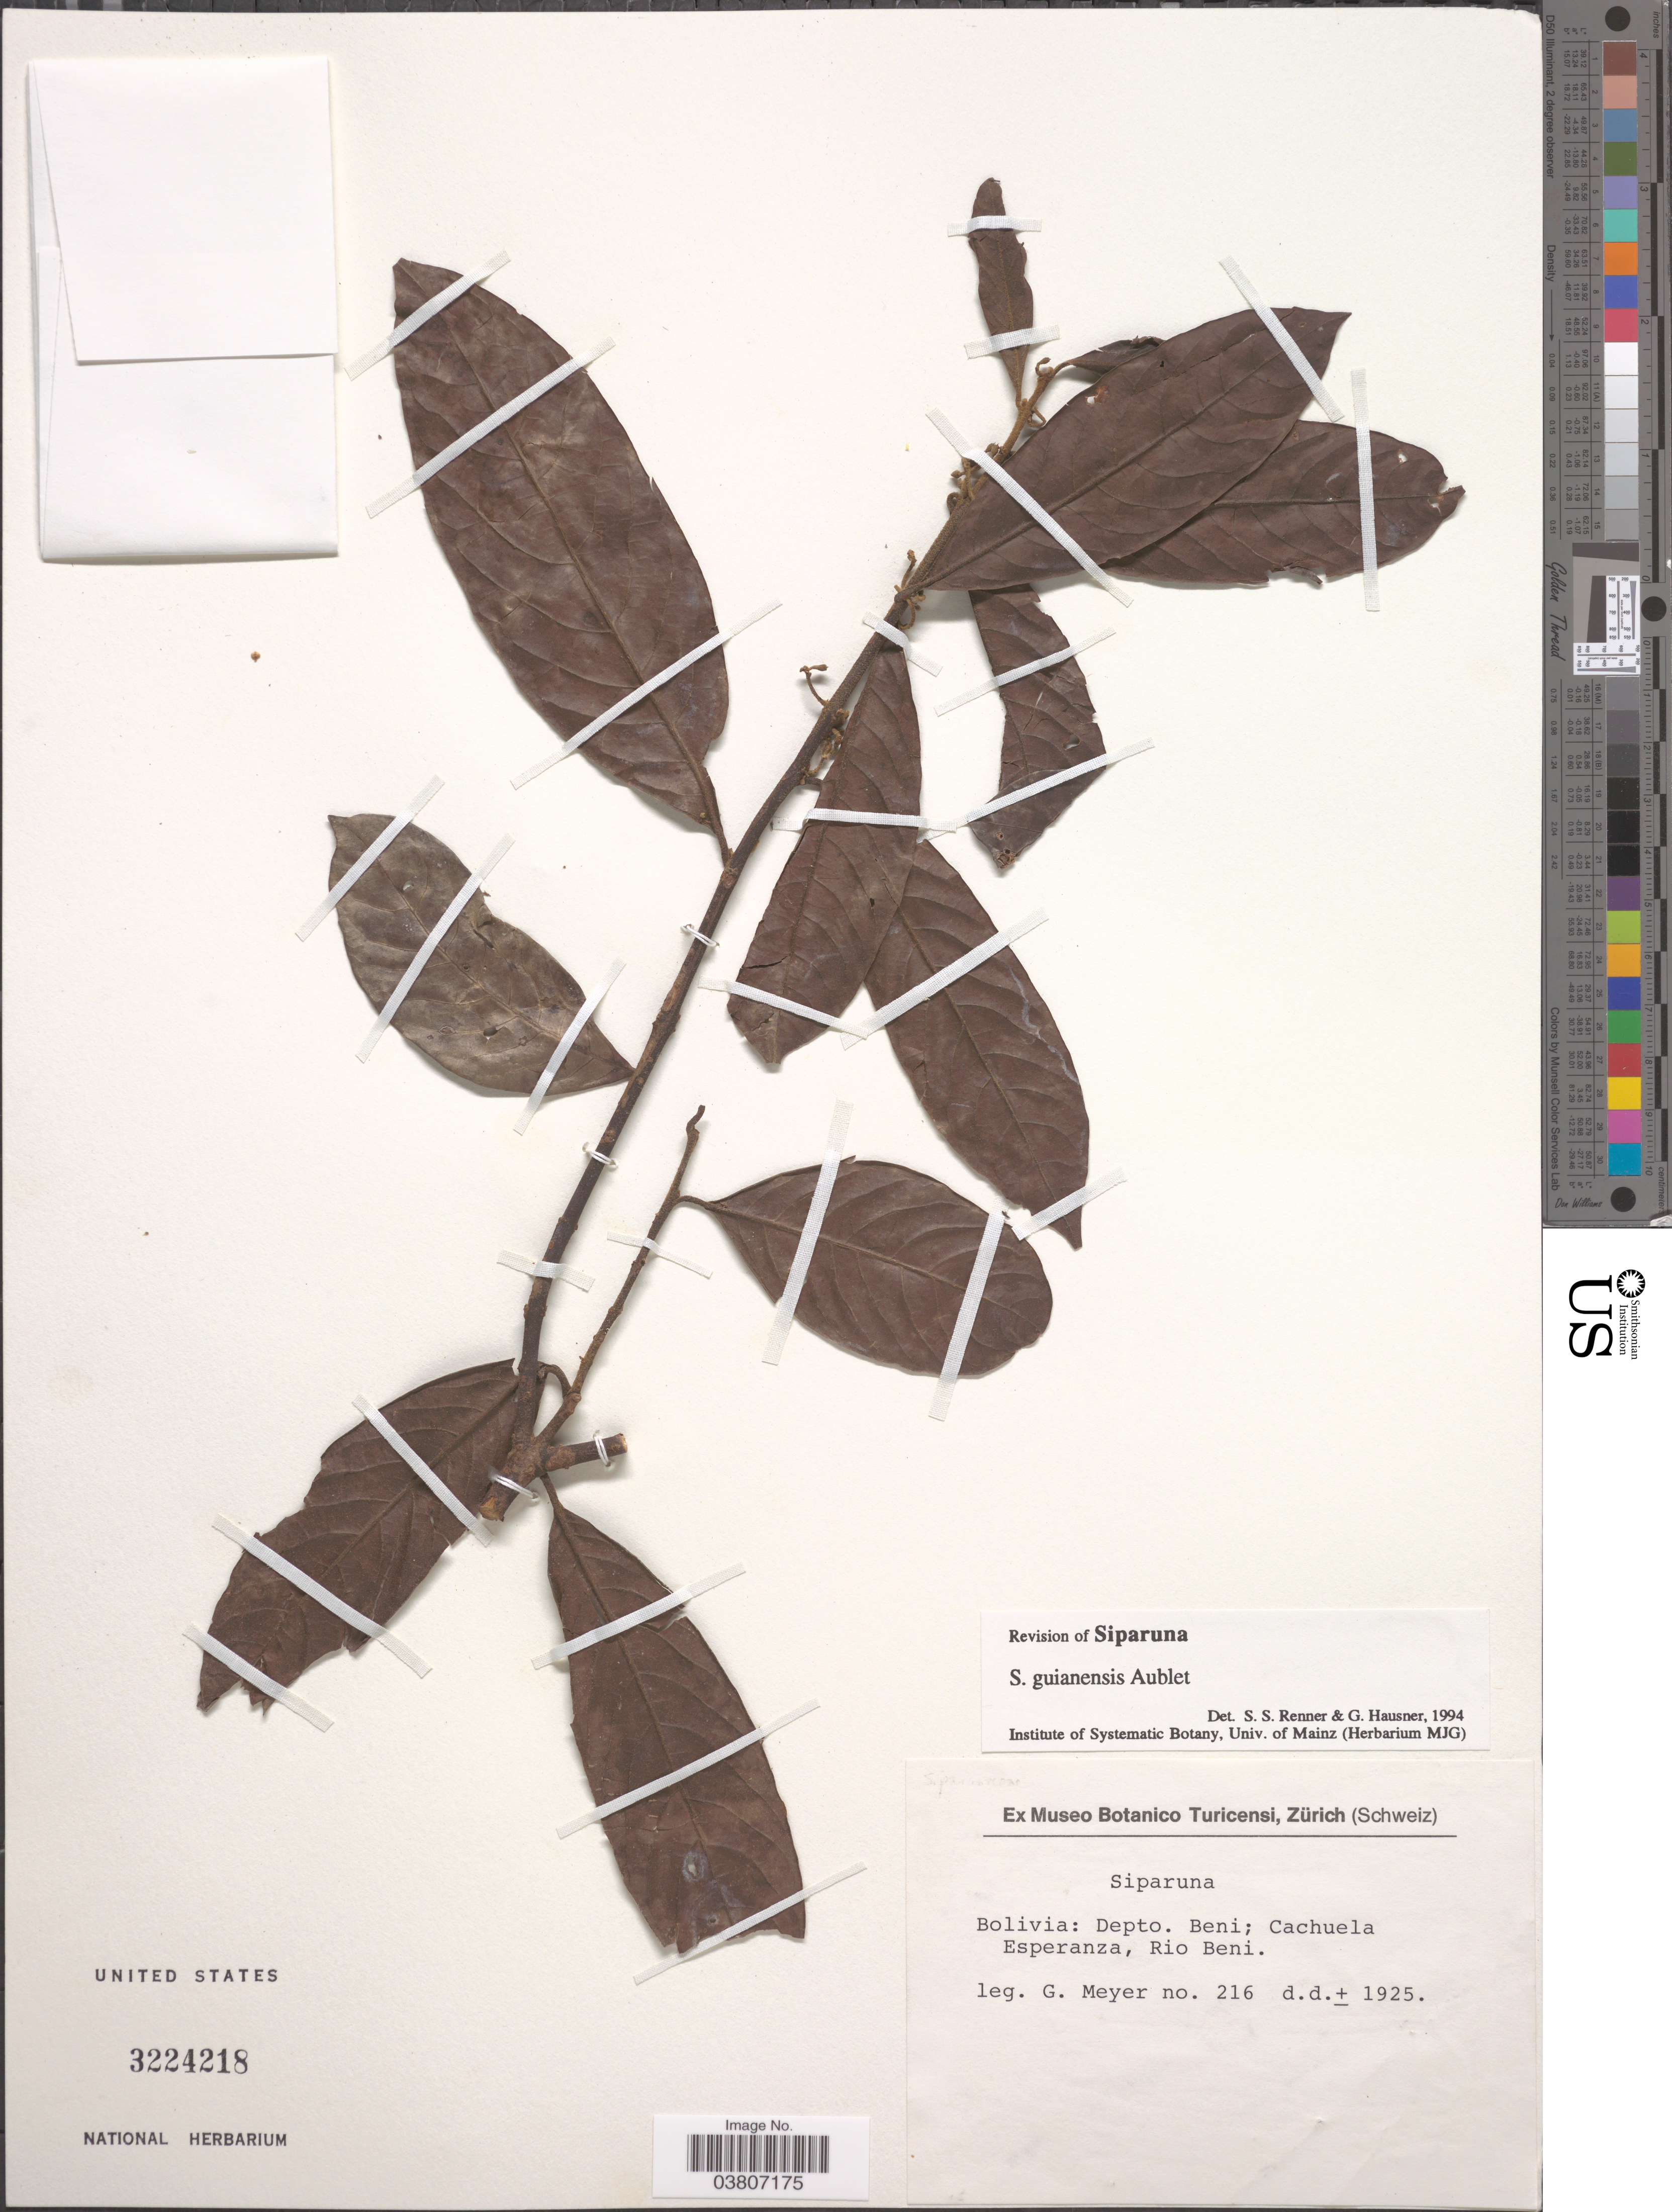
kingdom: Plantae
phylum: Tracheophyta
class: Magnoliopsida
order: Laurales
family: Siparunaceae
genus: Siparuna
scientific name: Siparuna guianensis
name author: Aubl.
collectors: G. Meyer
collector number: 216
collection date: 1925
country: Bolivia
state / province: Beni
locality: Depto. Beni; Cachuela Esperanza, Rio Beni.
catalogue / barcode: US 3224218